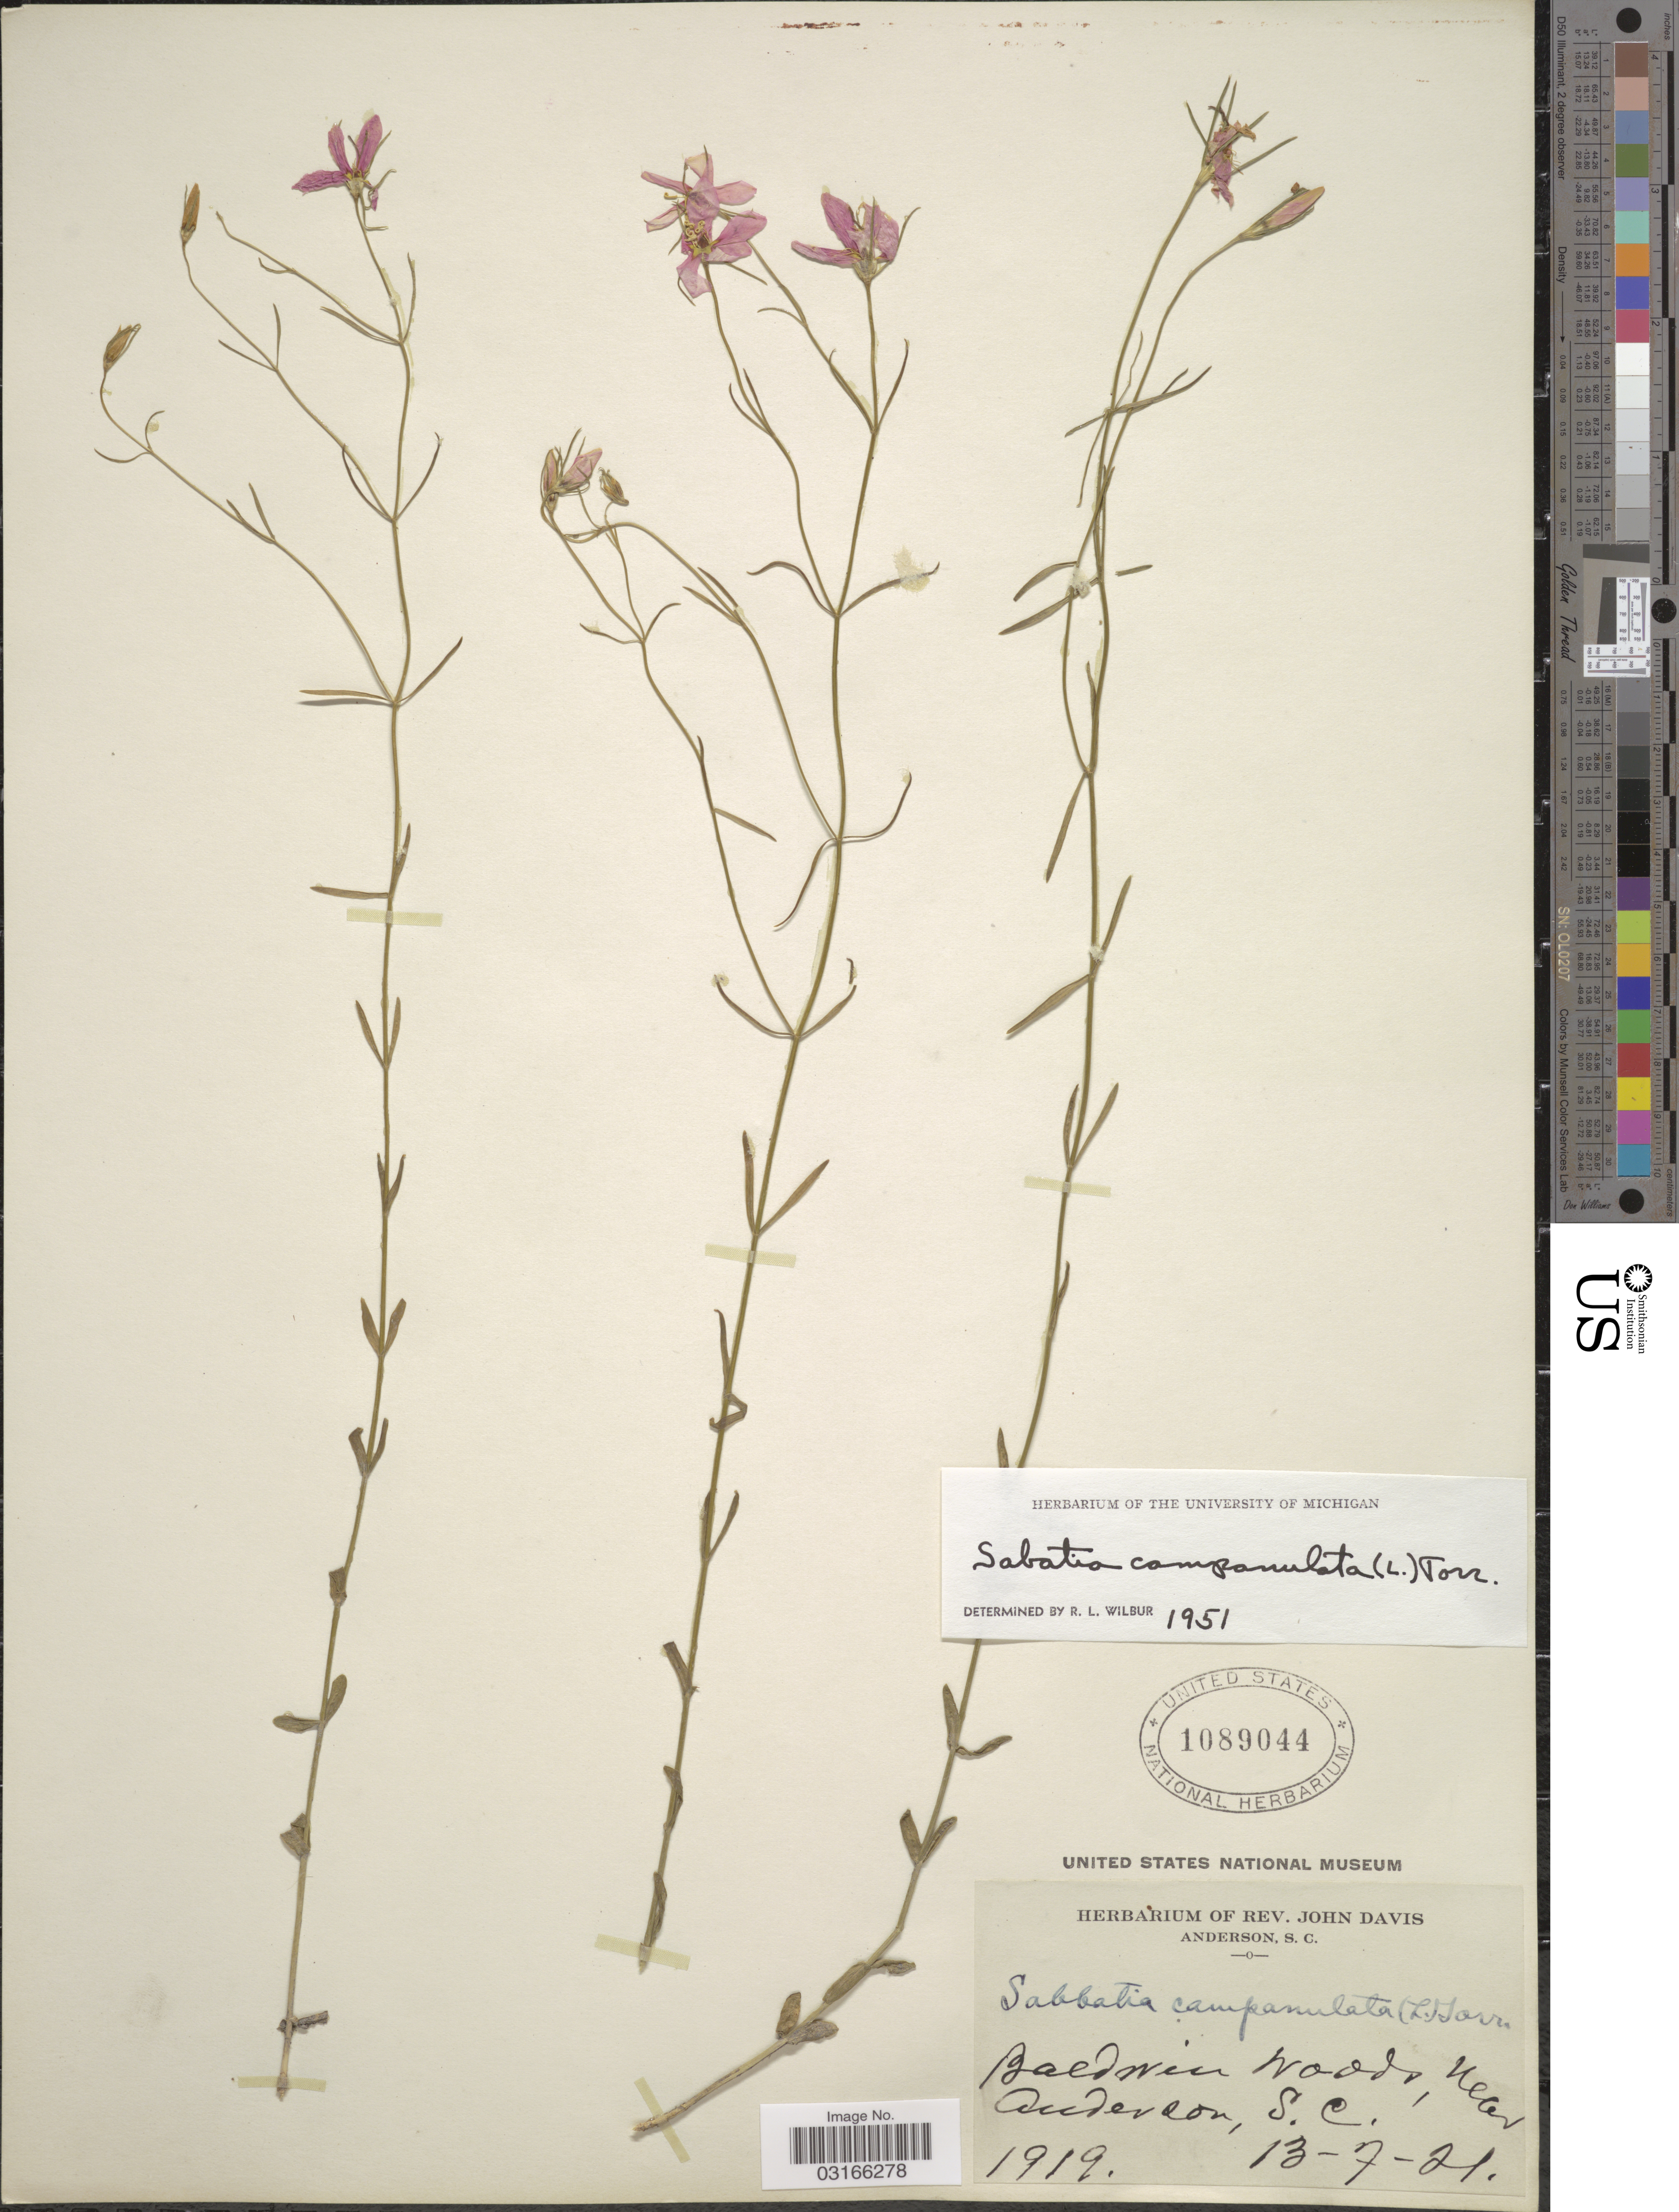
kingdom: Plantae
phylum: Tracheophyta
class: Magnoliopsida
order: Gentianales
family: Gentianaceae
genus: Sabatia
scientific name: Sabatia campanulata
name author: (L.) Torr.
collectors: ex herb. Rev. John Davis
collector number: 1919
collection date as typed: Transcribed d/m/y: 13/7/21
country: United States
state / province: South Carolina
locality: Baldwin near woods, near Anderson, S.C.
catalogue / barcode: US 1089044